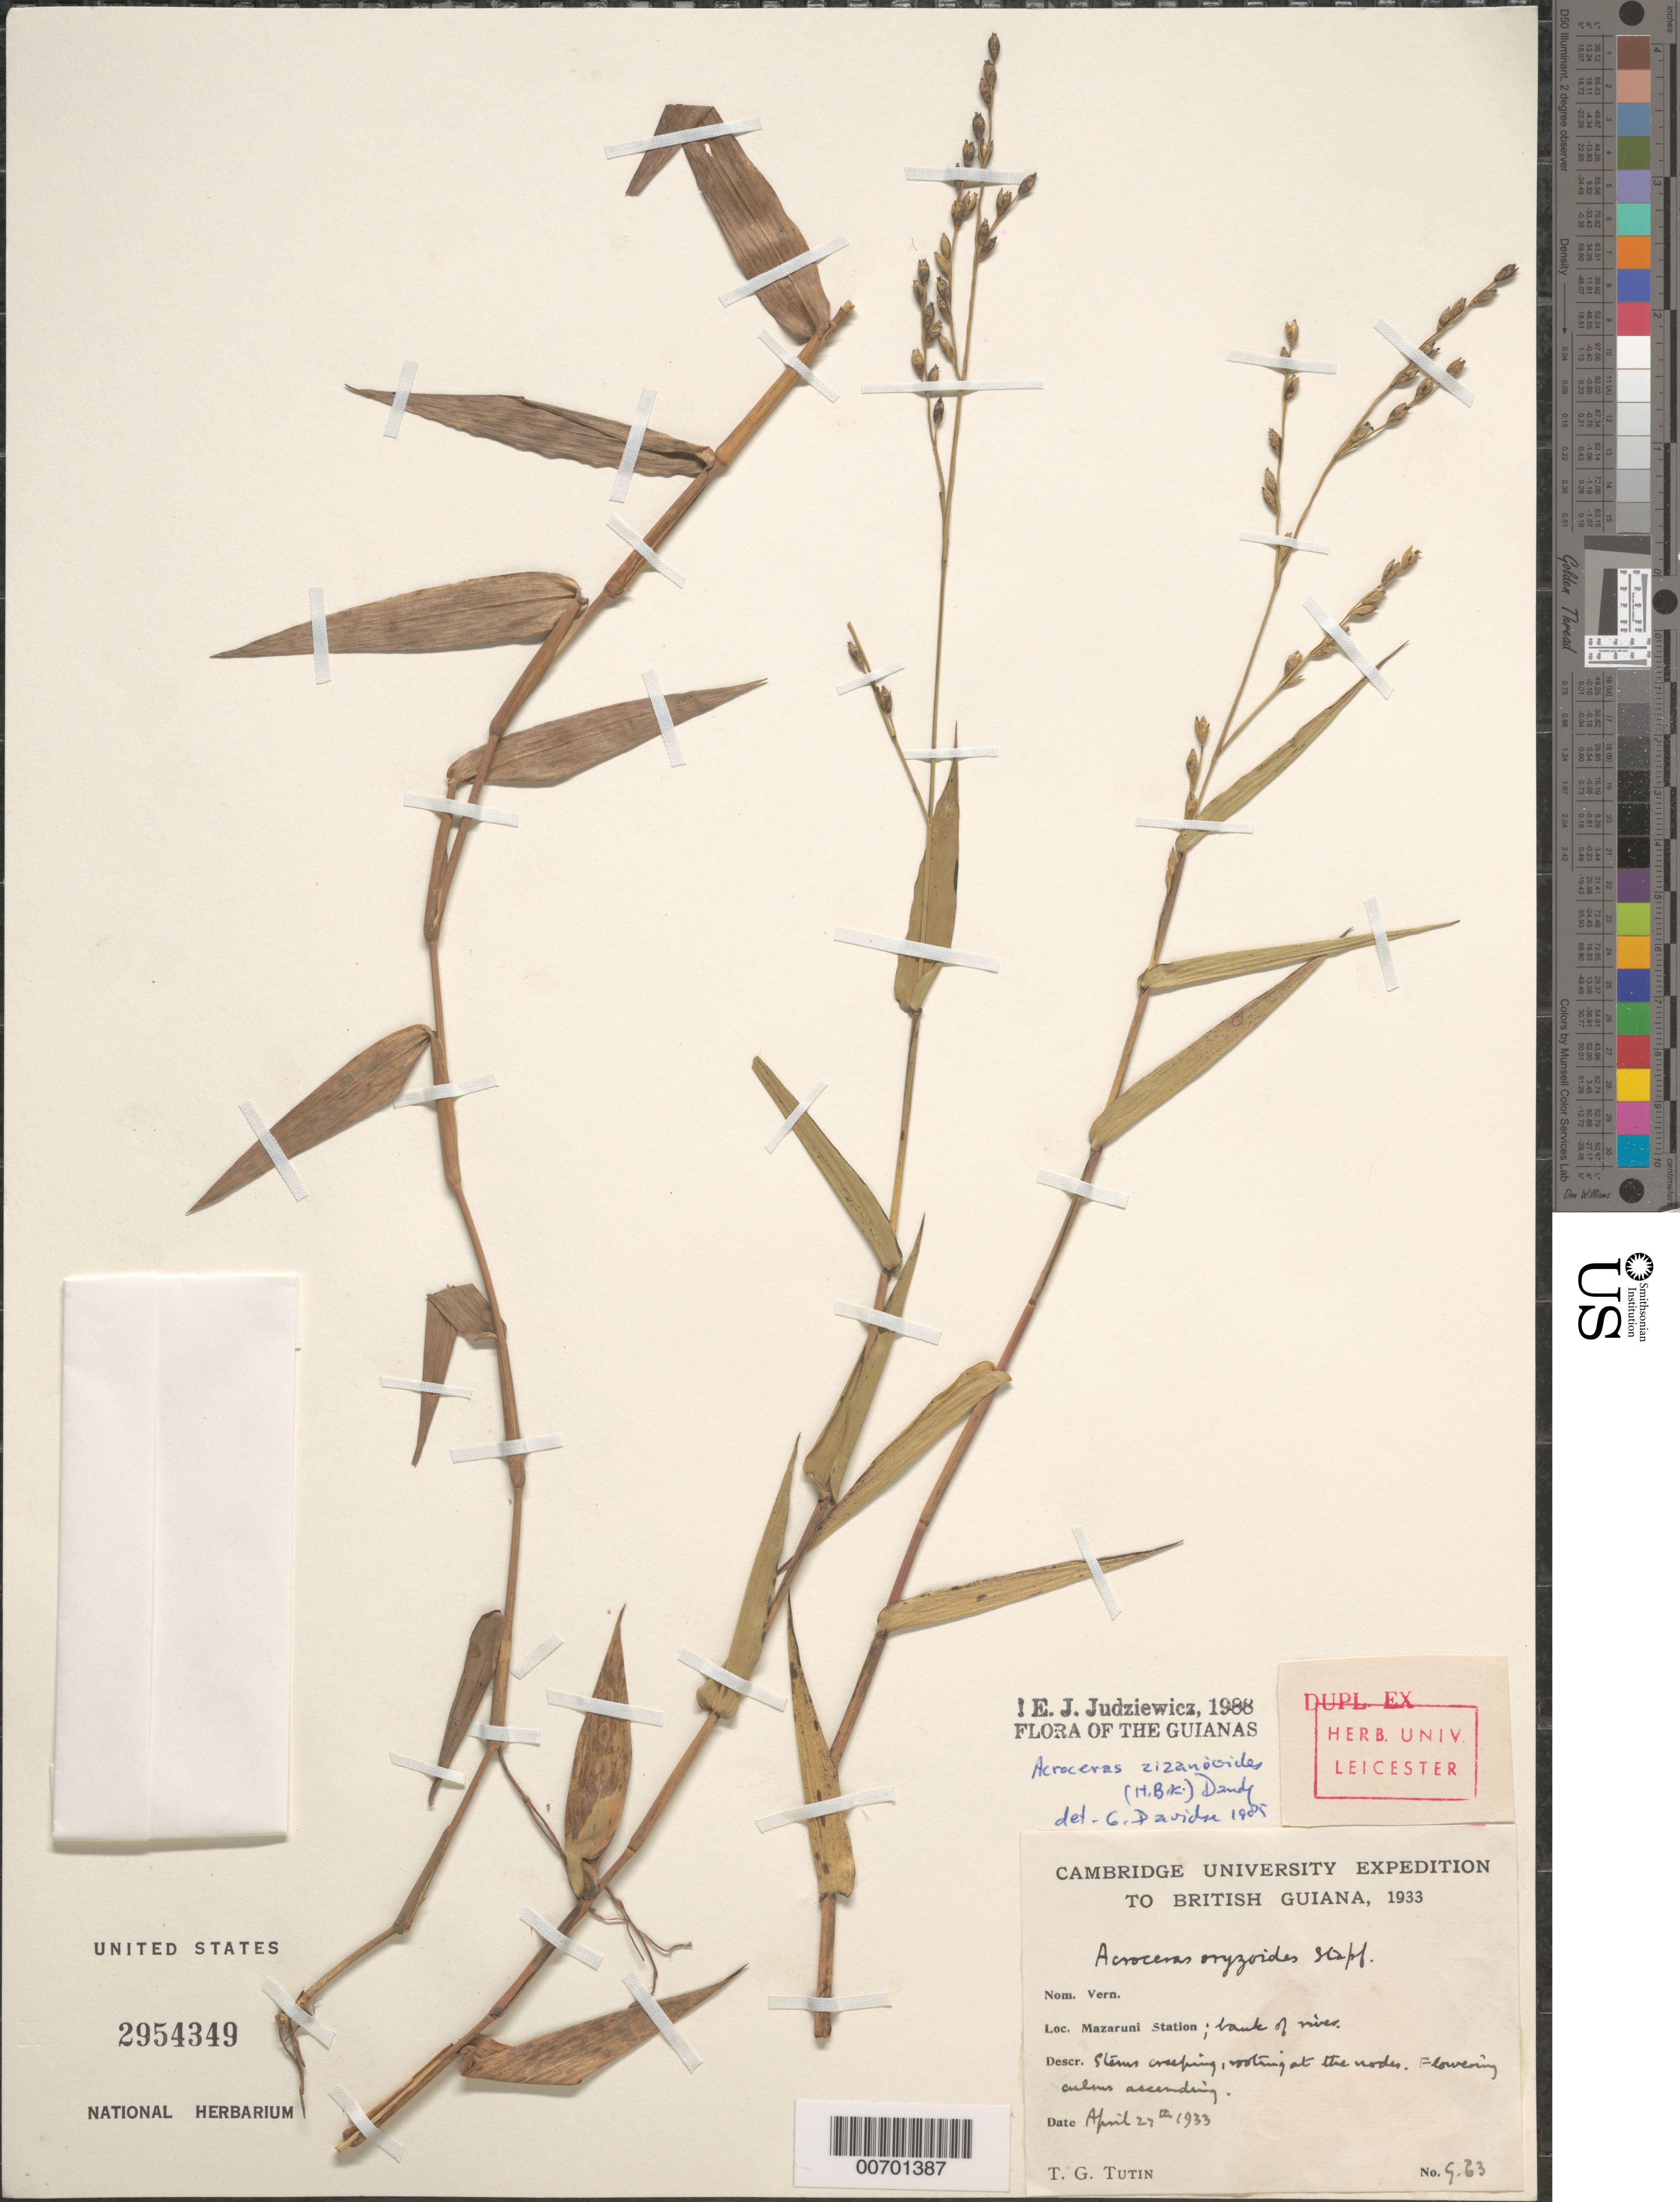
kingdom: Plantae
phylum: Tracheophyta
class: Liliopsida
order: Poales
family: Poaceae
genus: Acroceras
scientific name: Acroceras zizanioides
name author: (Kunth) Dandy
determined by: Davidse, Gerrit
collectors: T. G. Tutin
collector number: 963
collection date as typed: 27-Apr-33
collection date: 1933-04-27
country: Guyana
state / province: Cuyuni-Mazaruni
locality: Mazaruni Station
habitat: Bank of river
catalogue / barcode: US 2954349